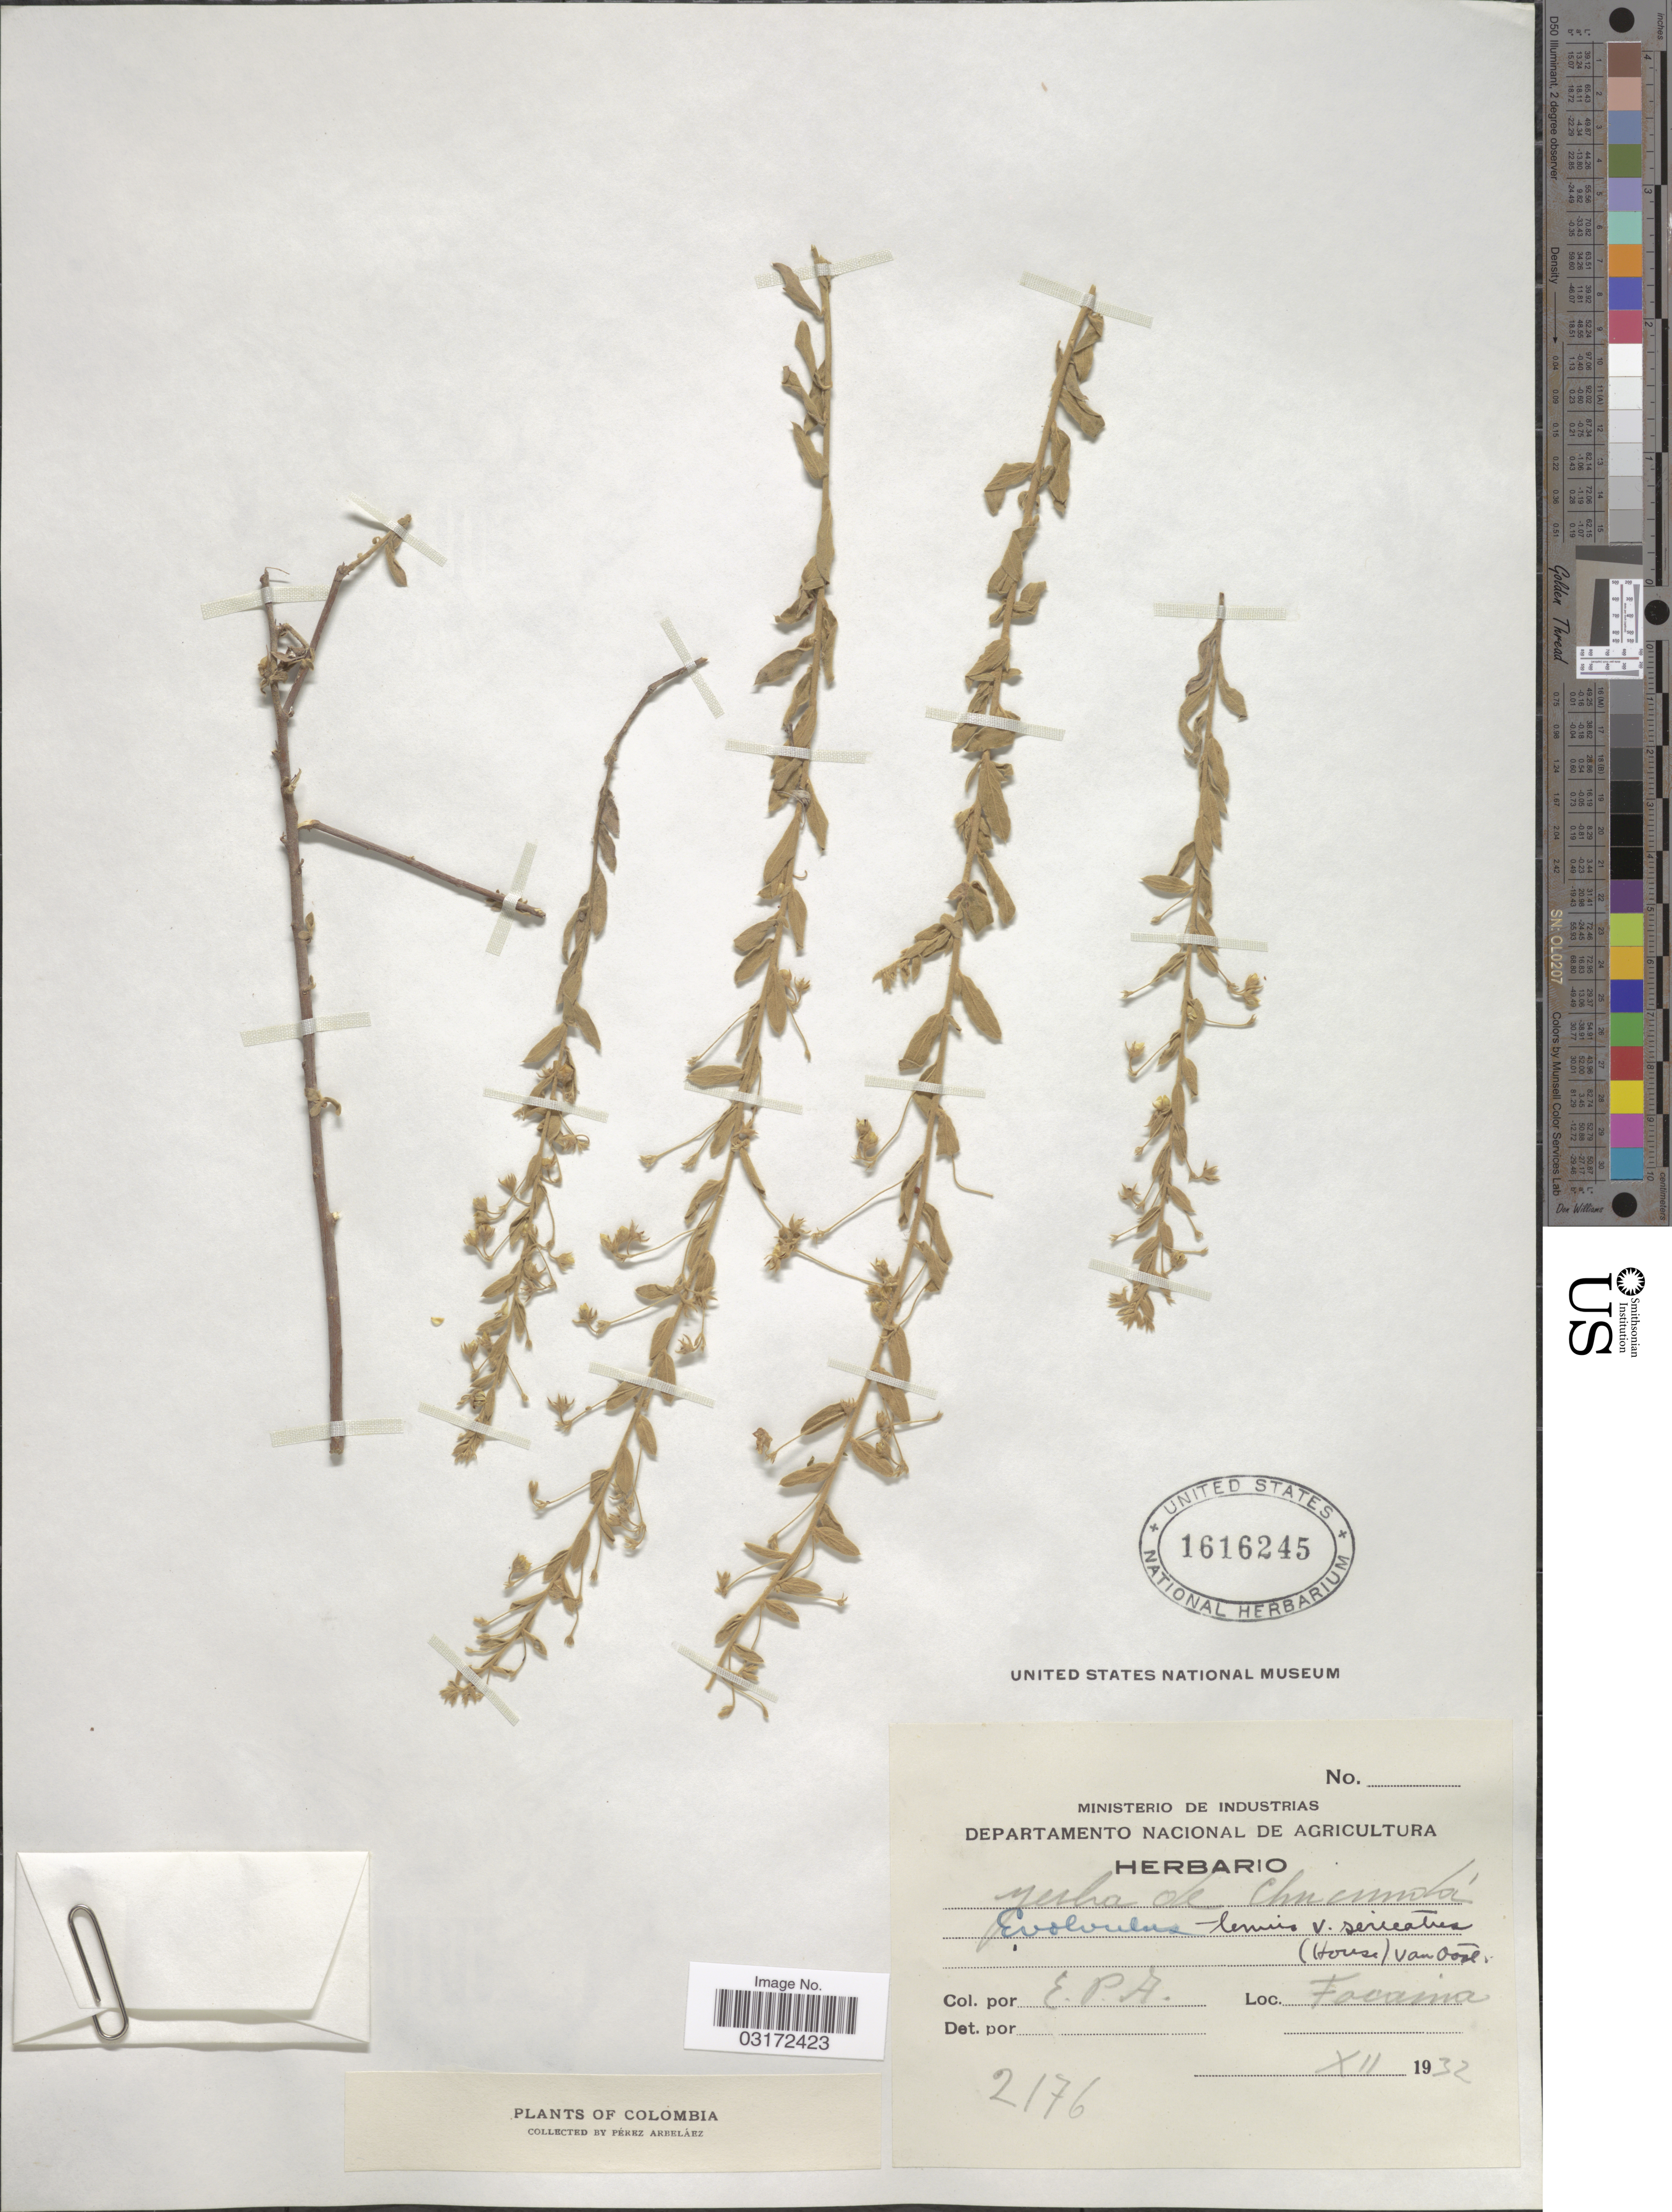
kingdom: Plantae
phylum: Tracheophyta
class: Magnoliopsida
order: Solanales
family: Convolvulaceae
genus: Evolvulus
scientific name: Evolvulus tenuis subsp. sericatus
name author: (House) Ooststr.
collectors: E. Pérez Arbeláez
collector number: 2176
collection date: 1932-12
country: Colombia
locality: Tocaima.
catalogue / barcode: US 1616245